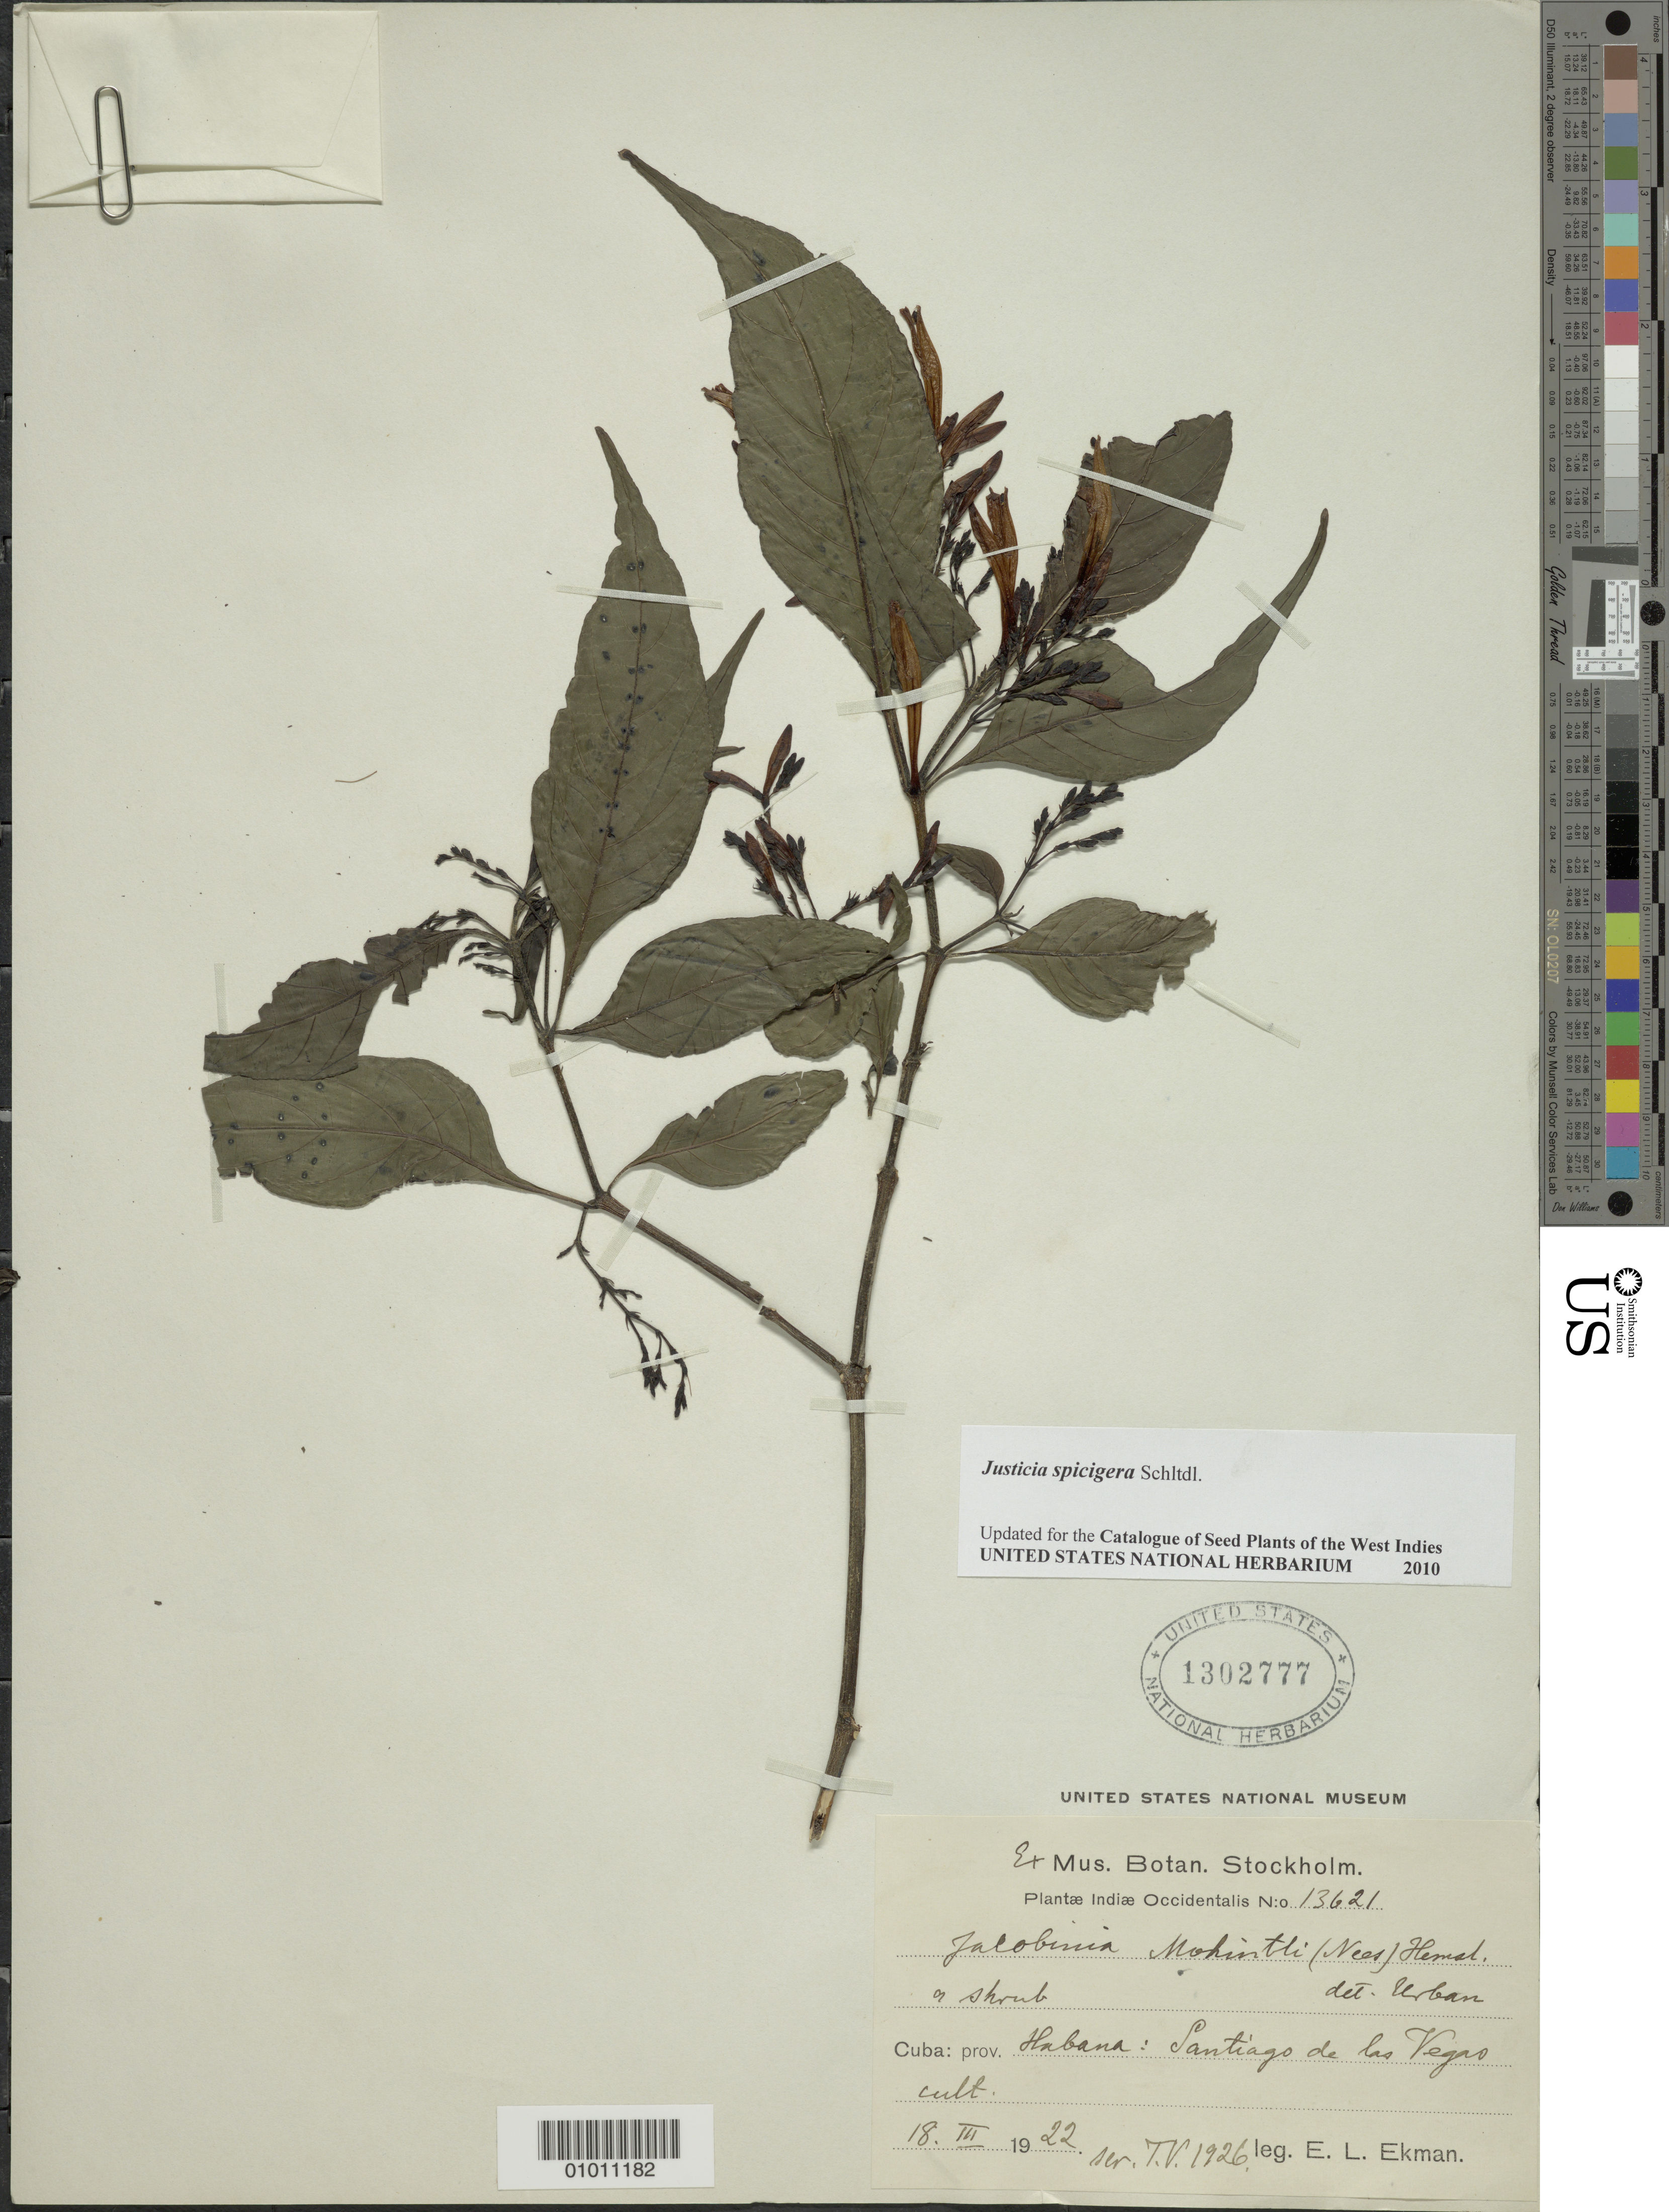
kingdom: Plantae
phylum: Tracheophyta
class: Magnoliopsida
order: Lamiales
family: Acanthaceae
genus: Justicia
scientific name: Justicia spicigera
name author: Schltdl.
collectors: E. L. Ekman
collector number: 13621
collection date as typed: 18 Mar 1922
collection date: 1922-03-18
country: Cuba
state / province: La Habana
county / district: Municipio Boyeros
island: Cuba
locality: Santiago de las Vegas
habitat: Cultivated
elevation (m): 97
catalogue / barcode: US 1302777